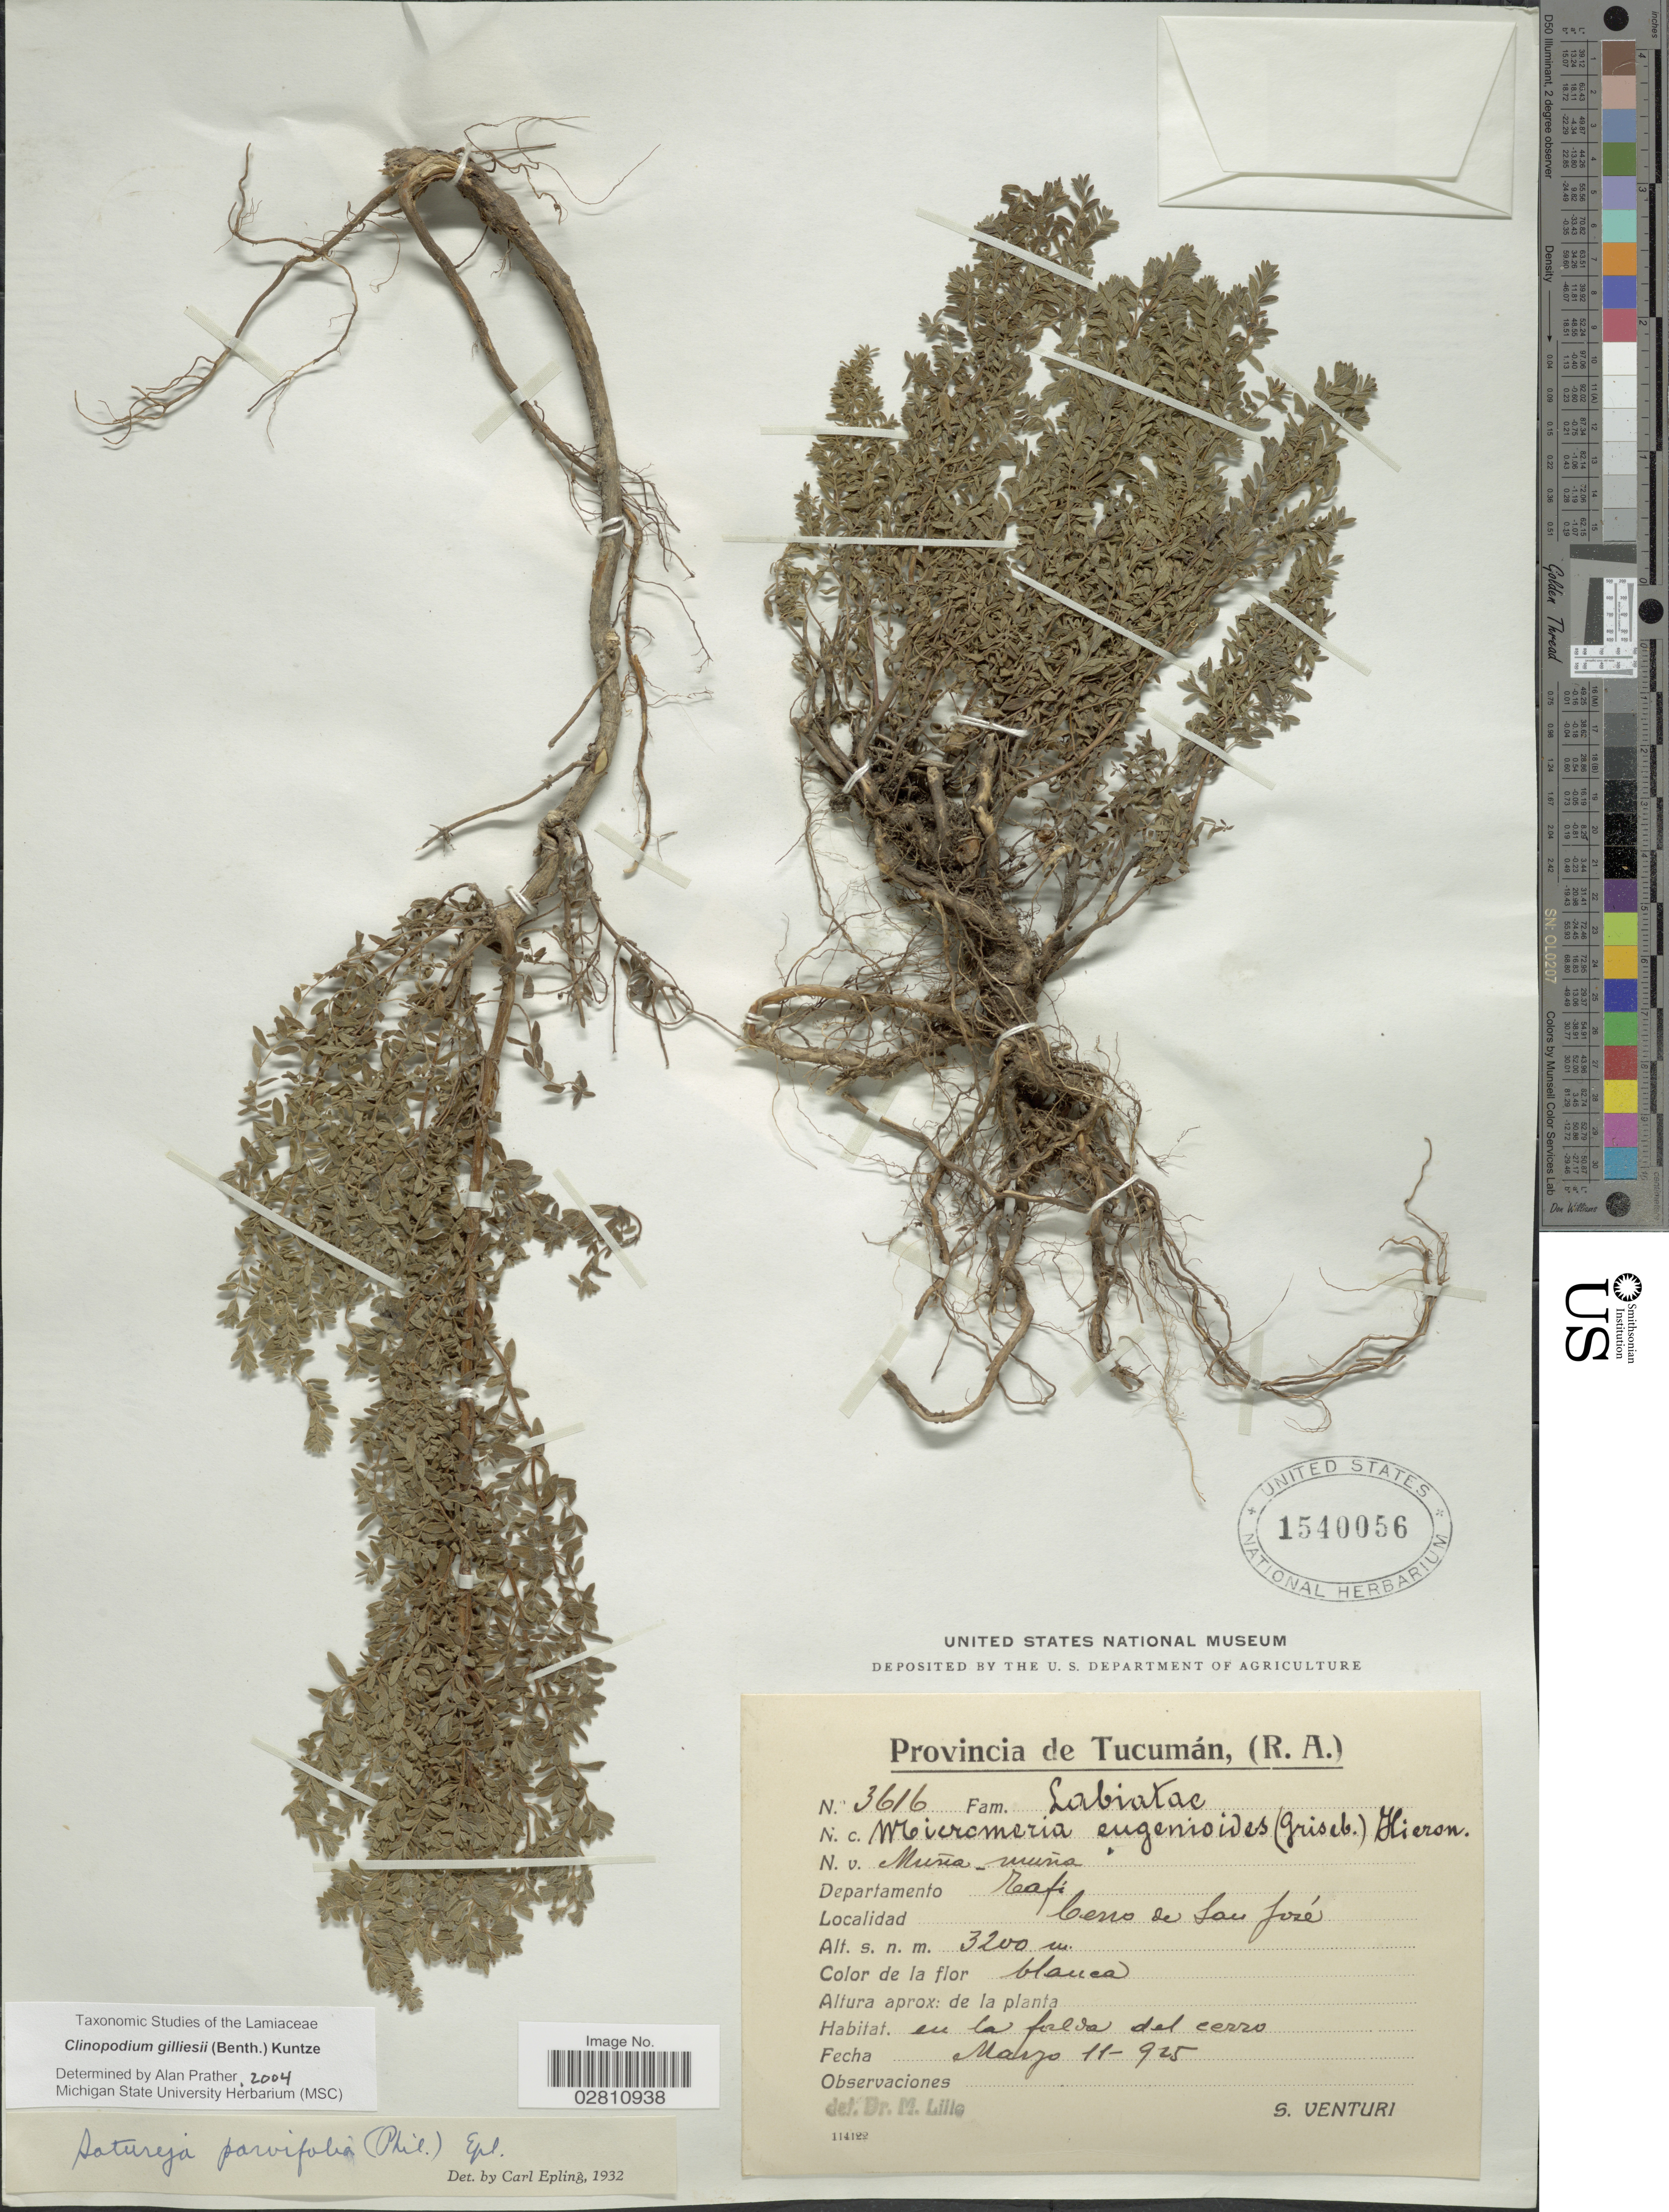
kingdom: Plantae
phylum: Tracheophyta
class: Magnoliopsida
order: Lamiales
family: Lamiaceae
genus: Clinopodium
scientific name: Clinopodium gilliesii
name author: (Benth.) Kuntze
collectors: S. Venturi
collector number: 3616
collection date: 1925-03-11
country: Argentina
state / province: Tucuman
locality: Provincia de Tucumán, Departamento Tafi, Cerro de San José.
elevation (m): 3200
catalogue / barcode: US 1540056